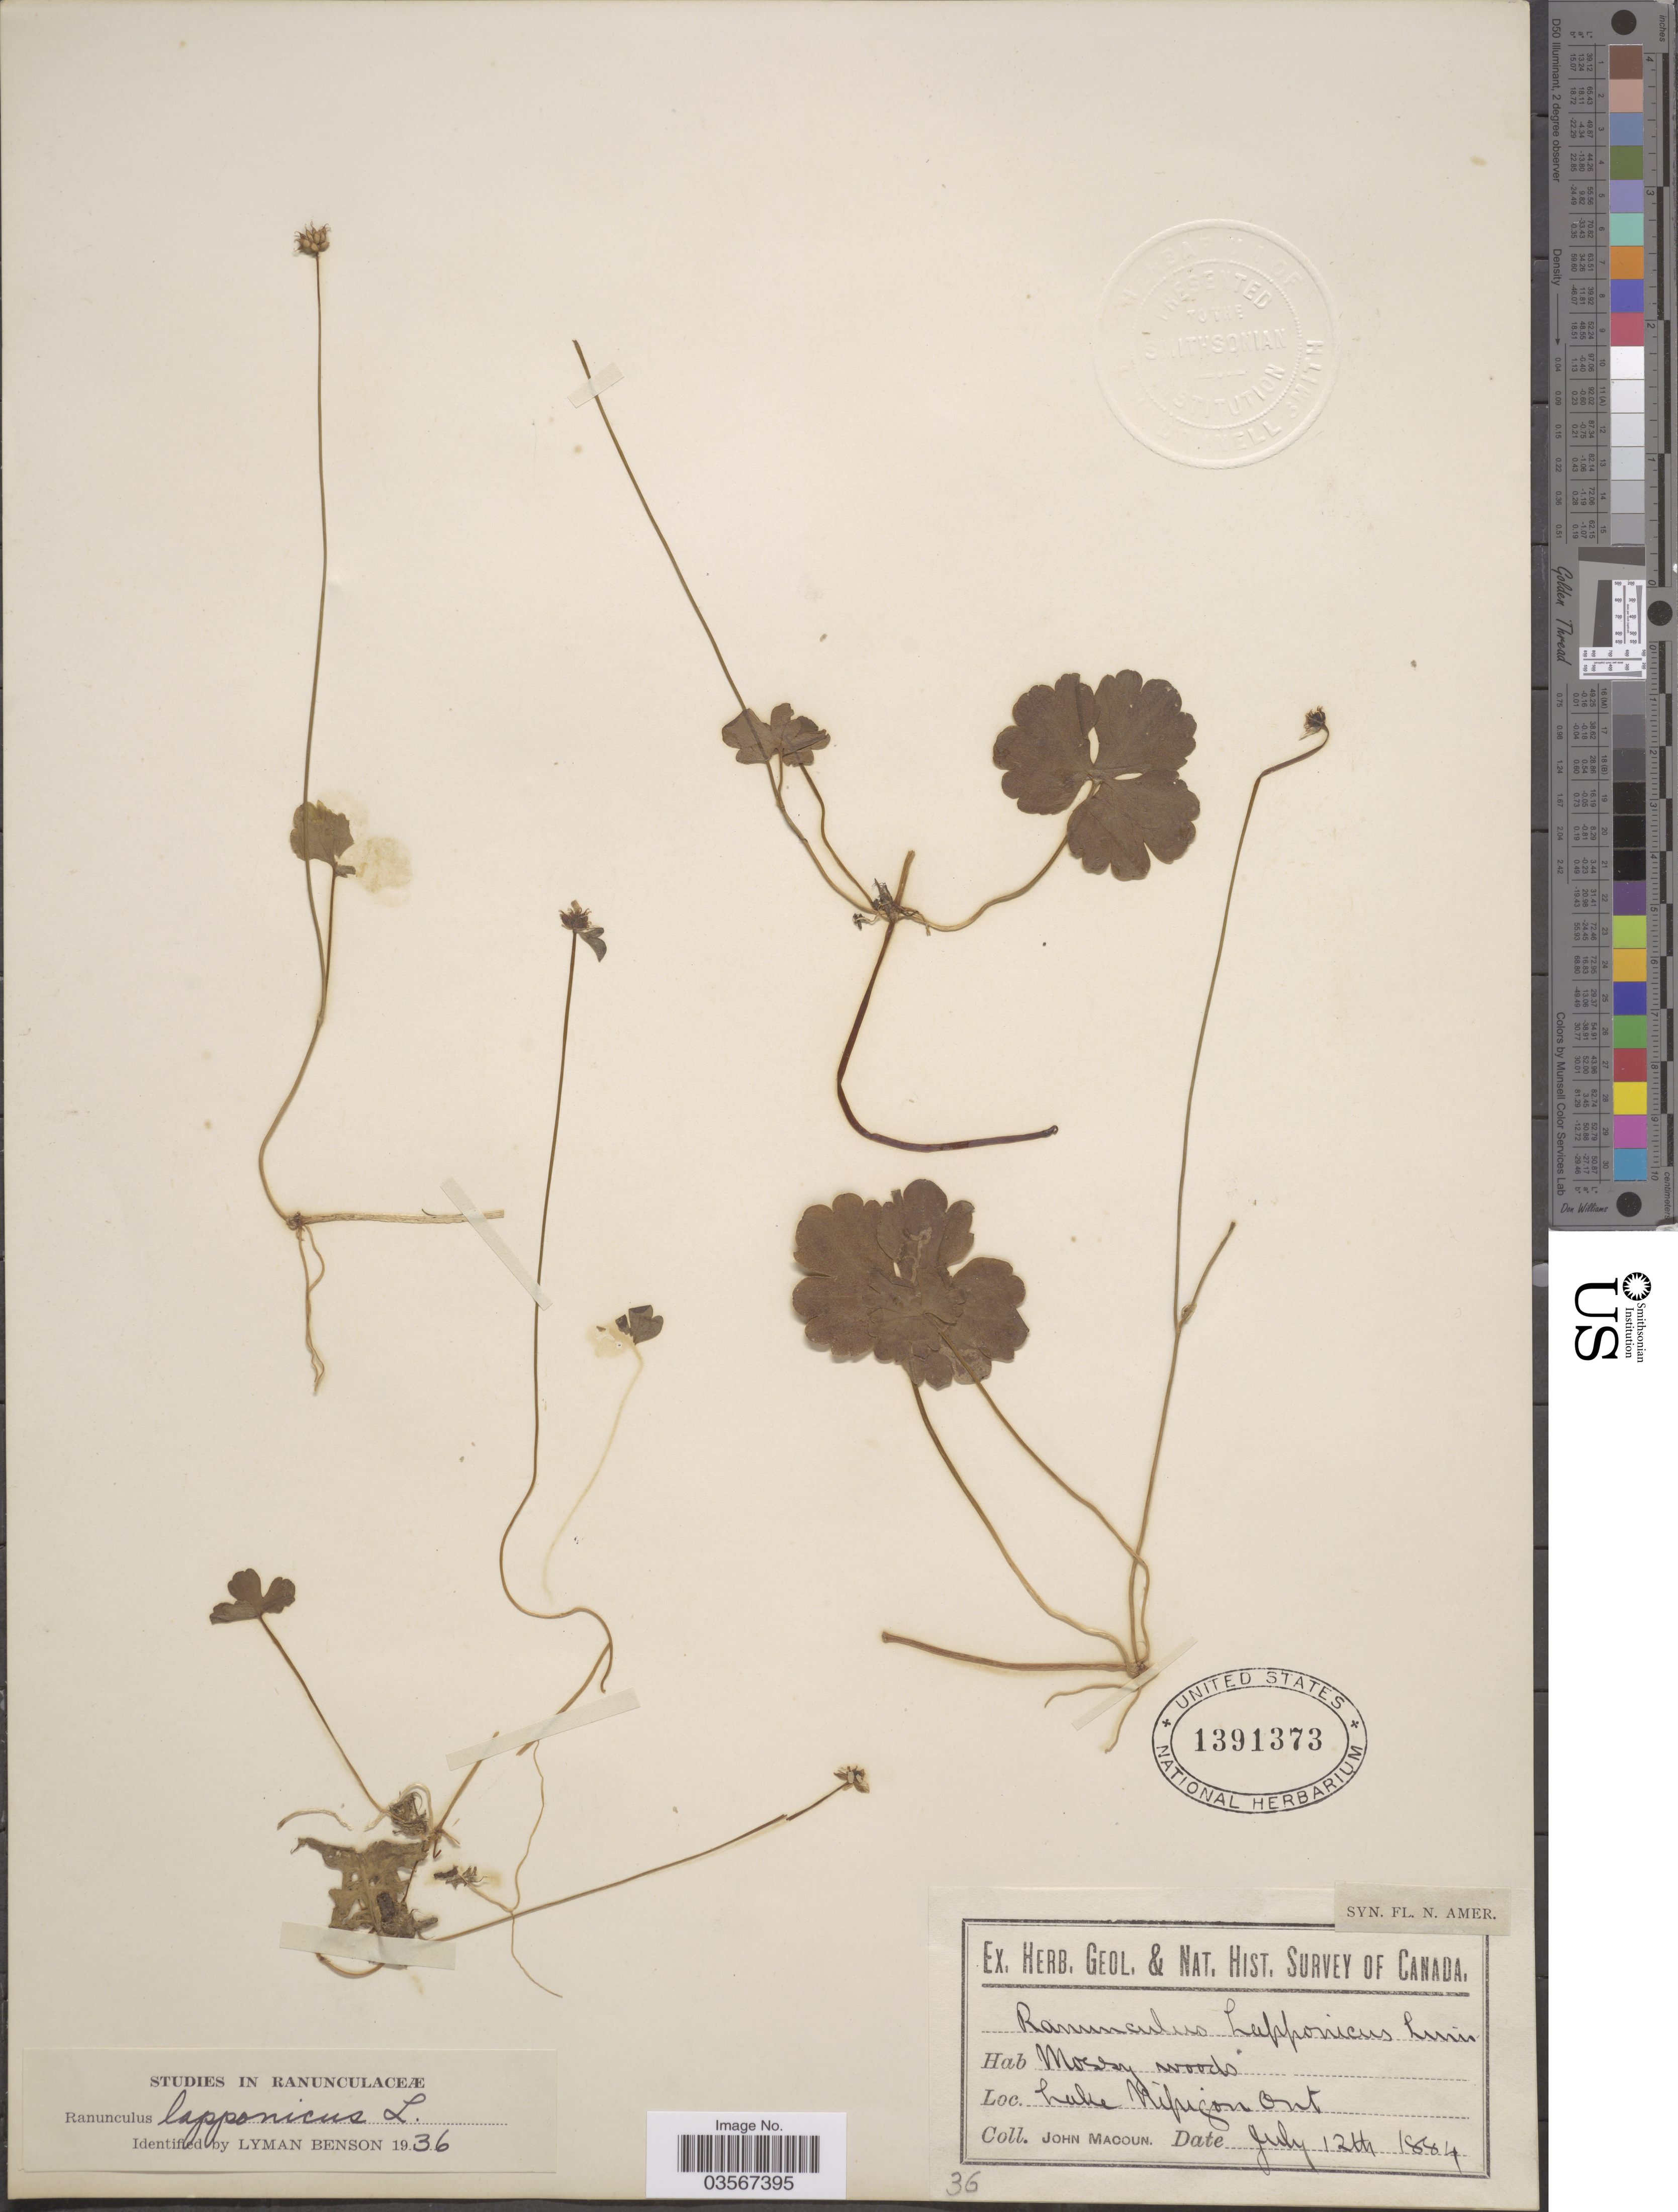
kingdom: Plantae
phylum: Tracheophyta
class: Magnoliopsida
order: Ranunculales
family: Ranunculaceae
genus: Ranunculus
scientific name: Ranunculus lapponicus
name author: L.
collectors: J. Macoun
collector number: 36?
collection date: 1884-07-12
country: Canada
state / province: Ontario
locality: Lake Nipigon.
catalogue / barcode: US 1391373